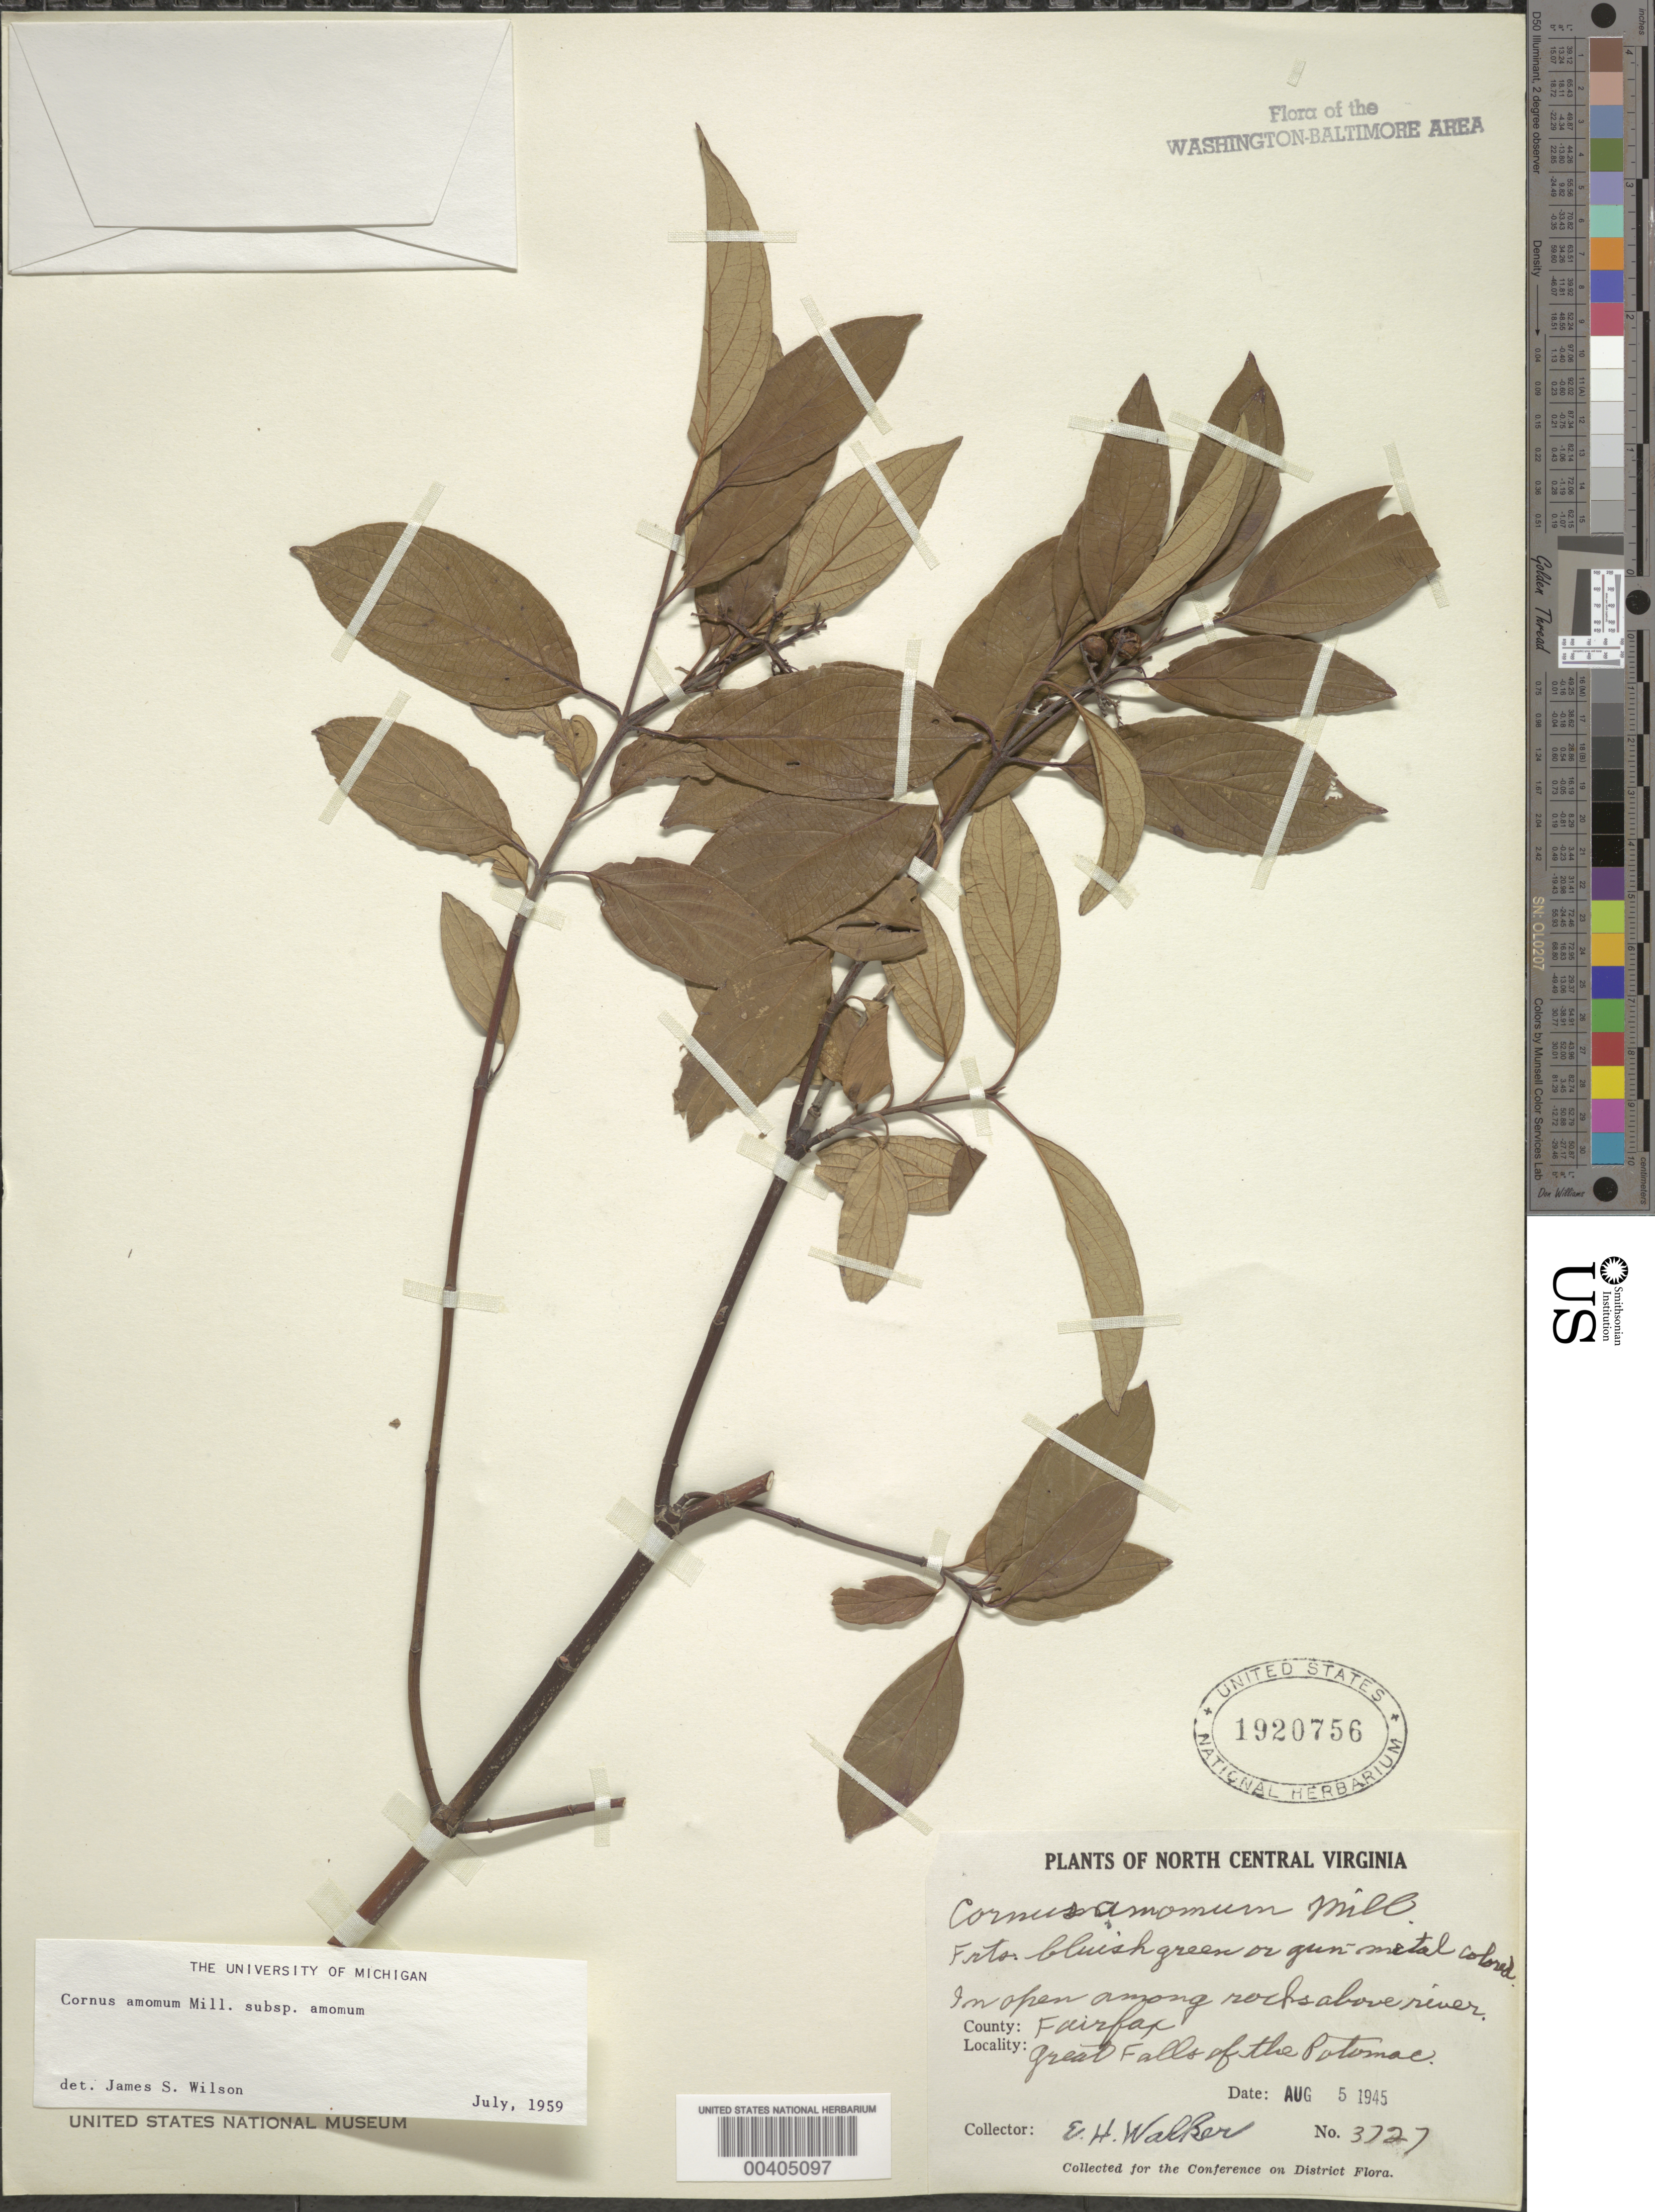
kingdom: Plantae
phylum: Tracheophyta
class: Magnoliopsida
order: Cornales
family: Cornaceae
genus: Cornus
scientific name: Cornus amomum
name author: Mill.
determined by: Wilson, J. S., (MICH), University of Michigan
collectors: E. H. Walker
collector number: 3727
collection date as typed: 05 Aug 1945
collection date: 1945-08-05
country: United States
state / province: Virginia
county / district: Fairfax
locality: Great Falls of the Potomac C. & O. Canal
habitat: In open among rocks above river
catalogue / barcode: US 1920756